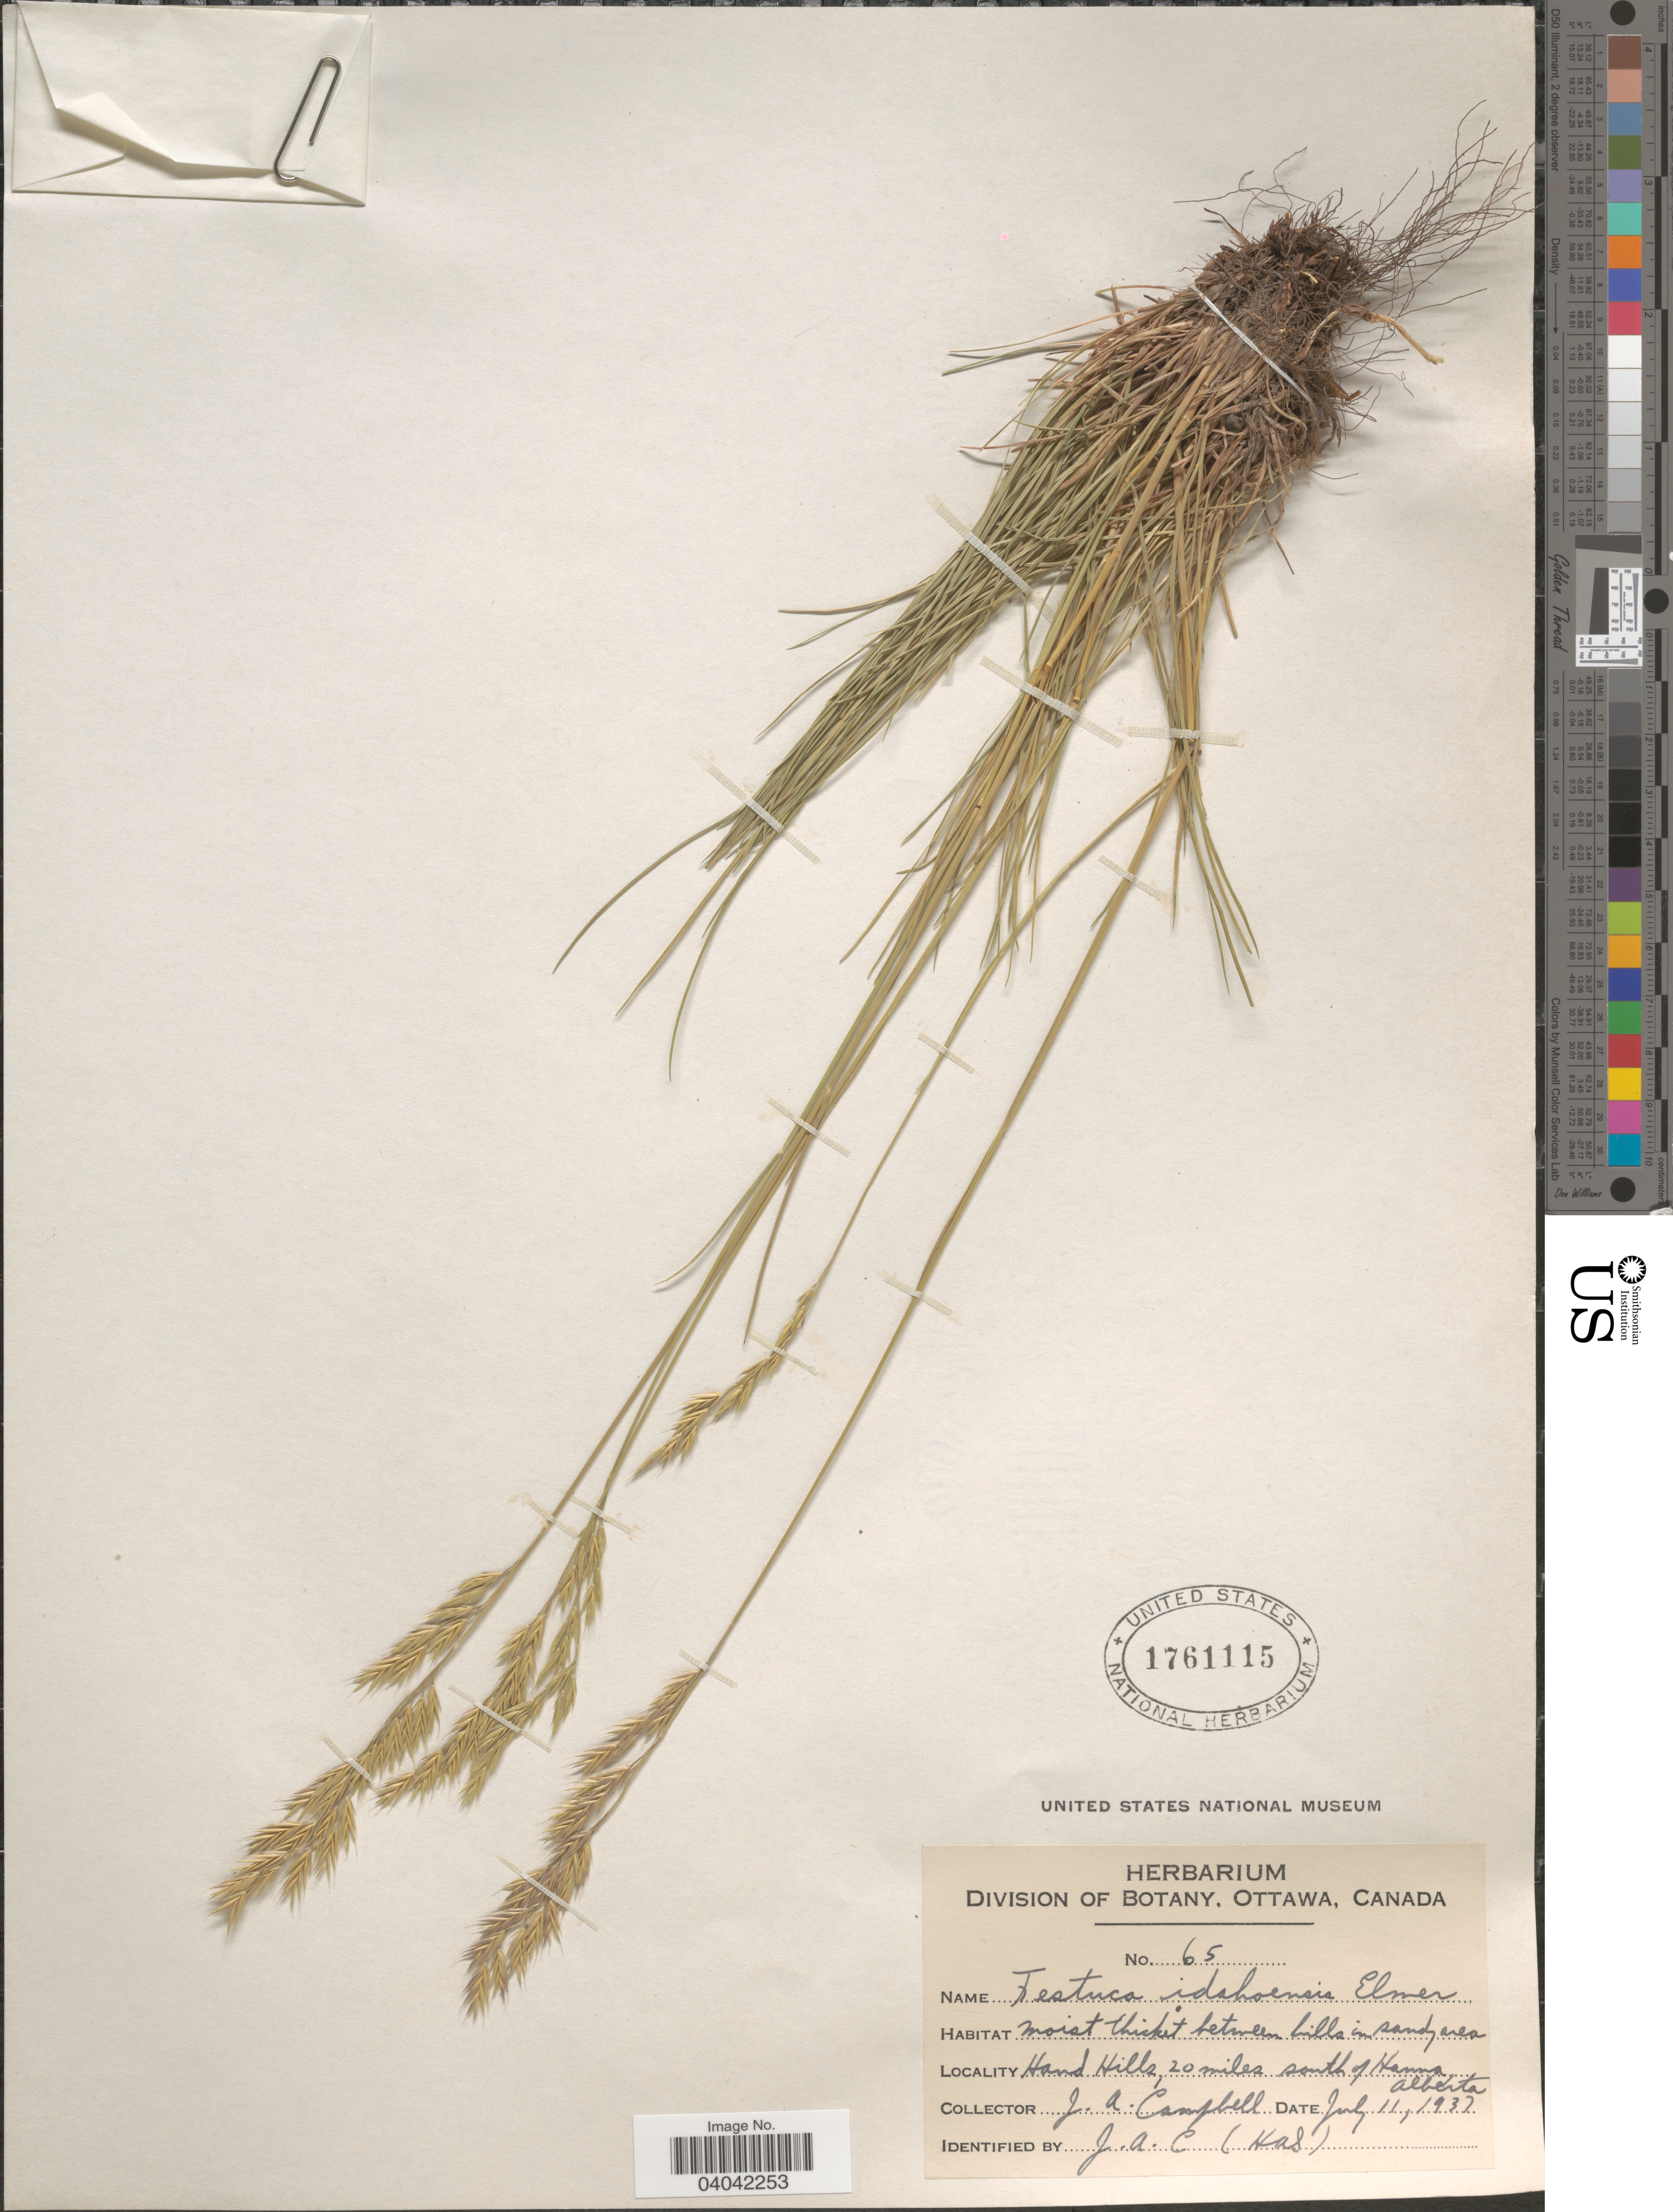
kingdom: Plantae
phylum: Tracheophyta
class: Liliopsida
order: Poales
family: Poaceae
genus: Festuca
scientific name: Festuca idahoensis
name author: Elmer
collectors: J. Campbell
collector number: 65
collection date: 1937-07-11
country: Canada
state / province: Alberta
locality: Hand Hills, 20 miles south of Hanna.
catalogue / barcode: US 1761115